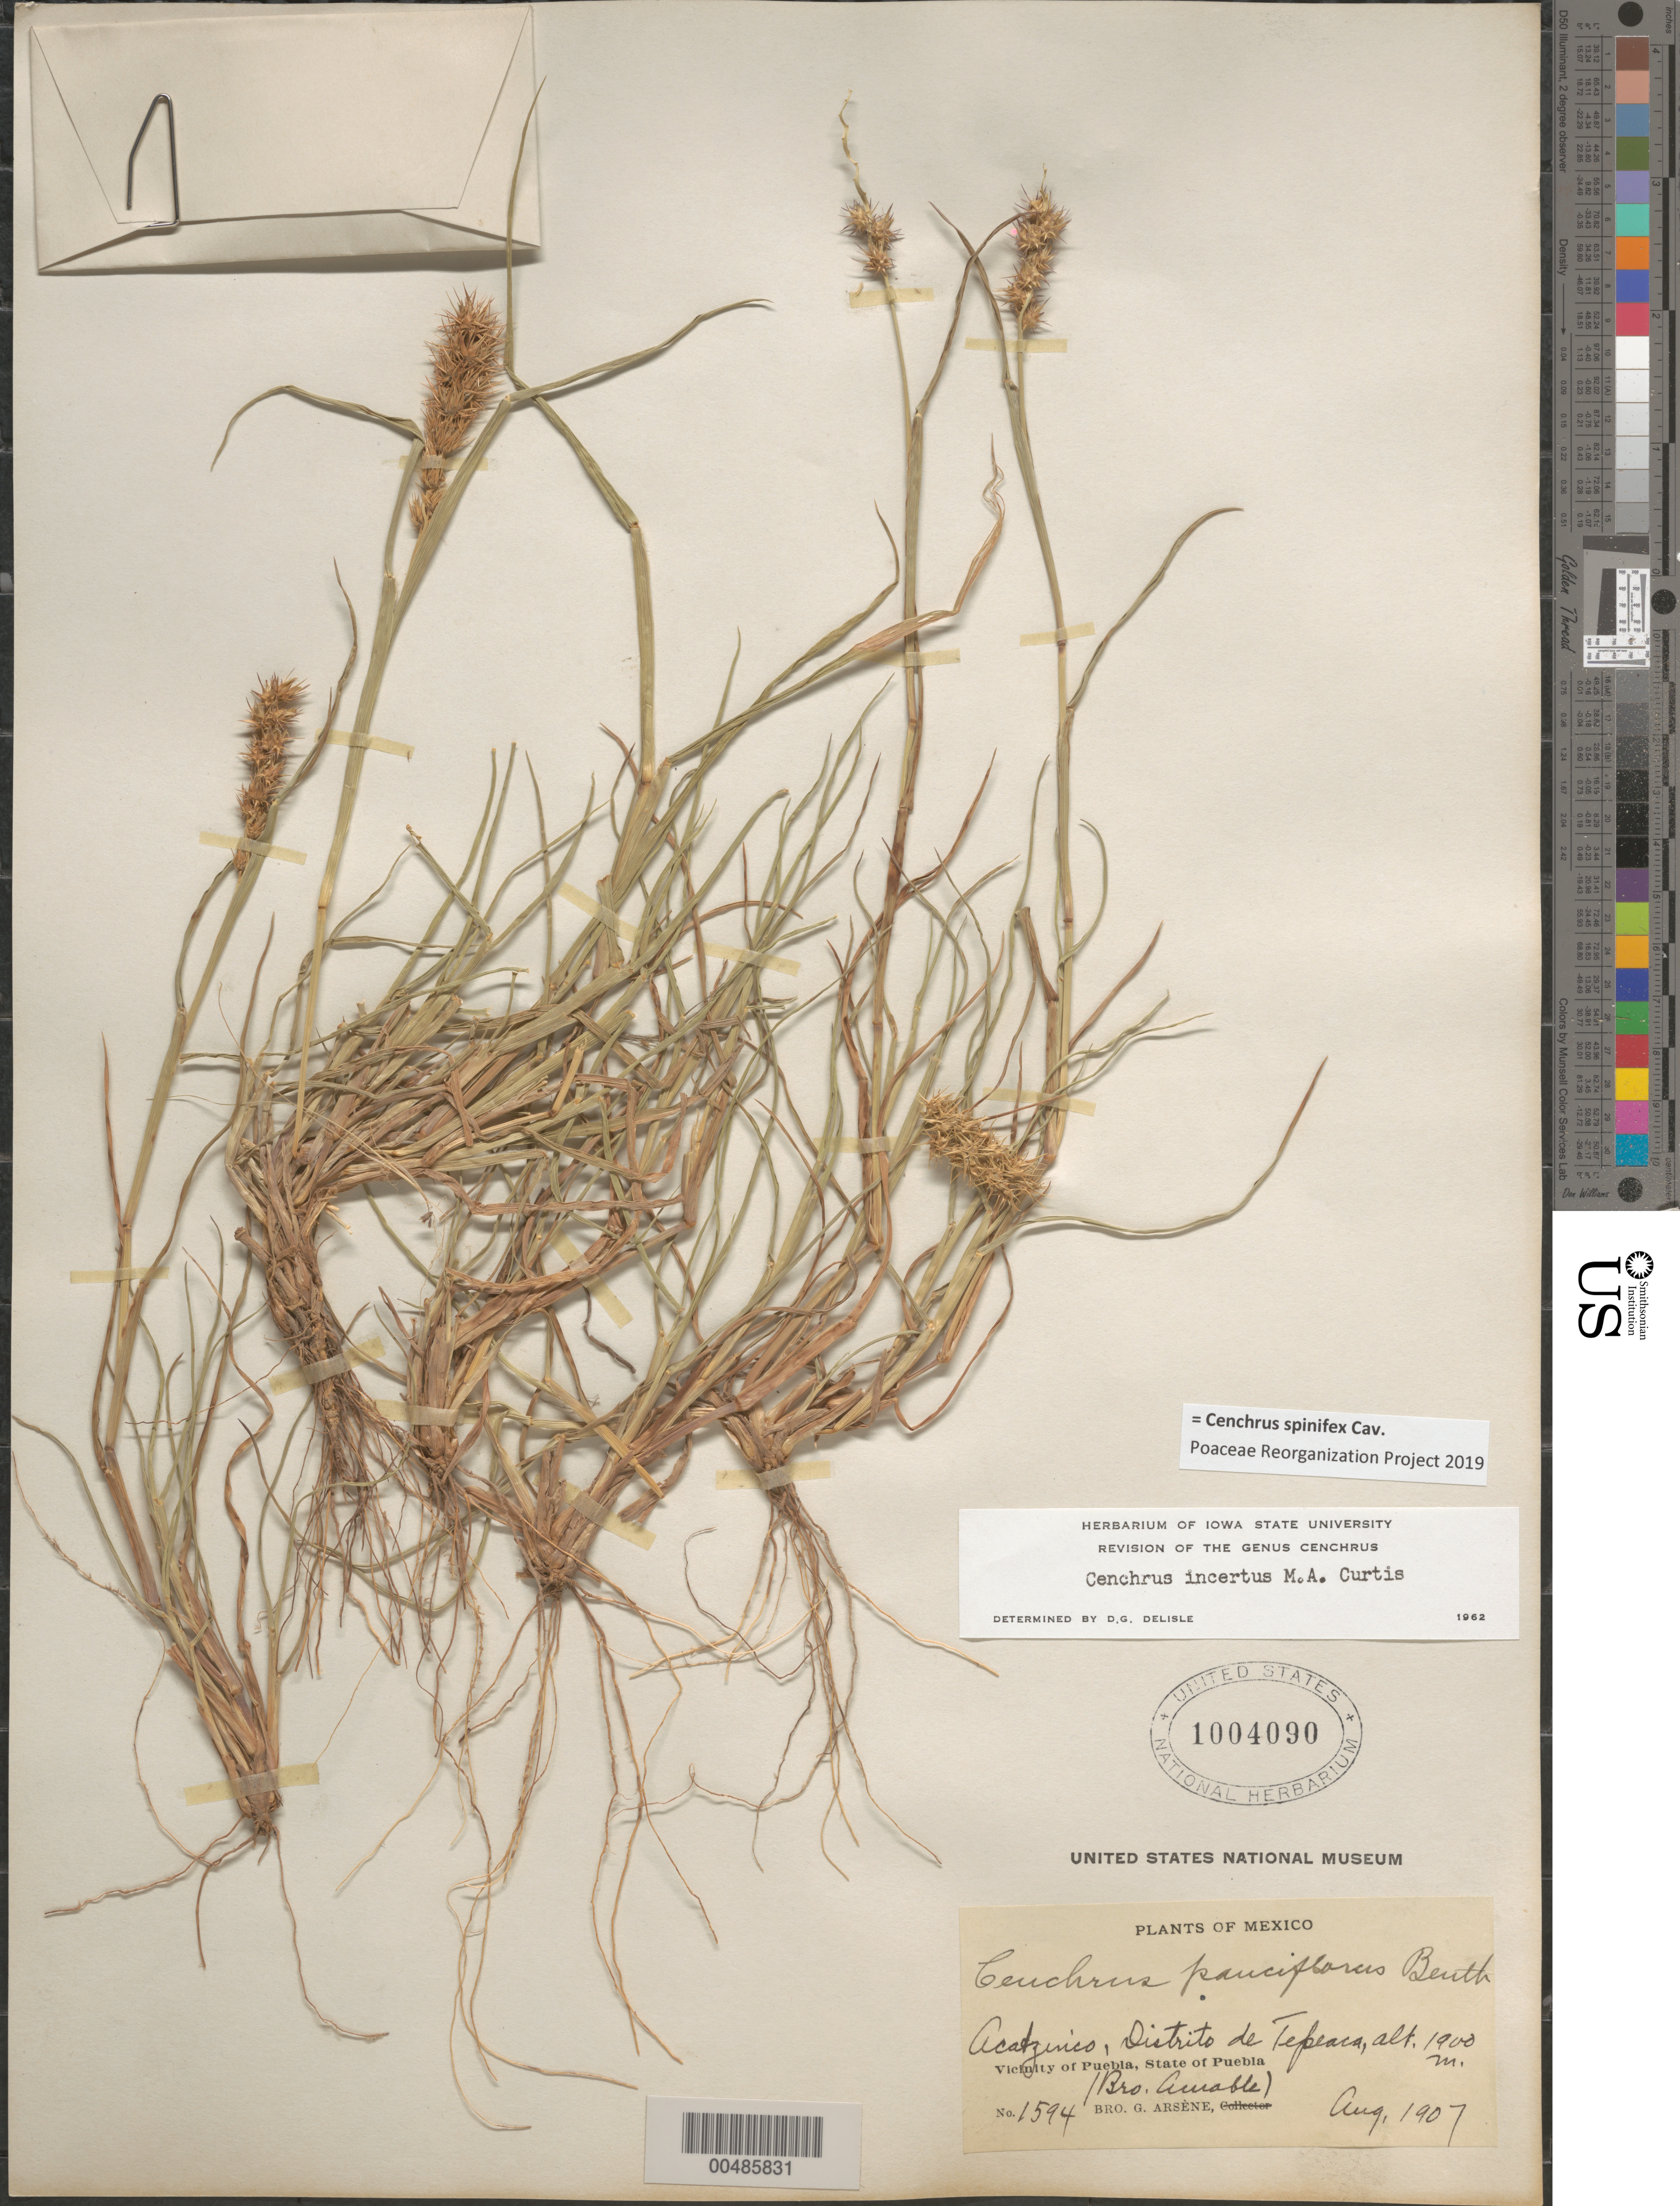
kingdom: Plantae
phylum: Tracheophyta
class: Liliopsida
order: Poales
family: Poaceae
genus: Cenchrus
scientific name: Cenchrus spinifex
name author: Cav.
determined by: Poaceae Reorganization Project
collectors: B. Amable & Bro. G. Arsène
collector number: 1594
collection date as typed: Aug 1907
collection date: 1907-08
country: Mexico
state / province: Puebla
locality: Vicinity of Puebla, Acatzinco, Tepeaca Dist.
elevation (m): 1900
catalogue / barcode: US 1004090